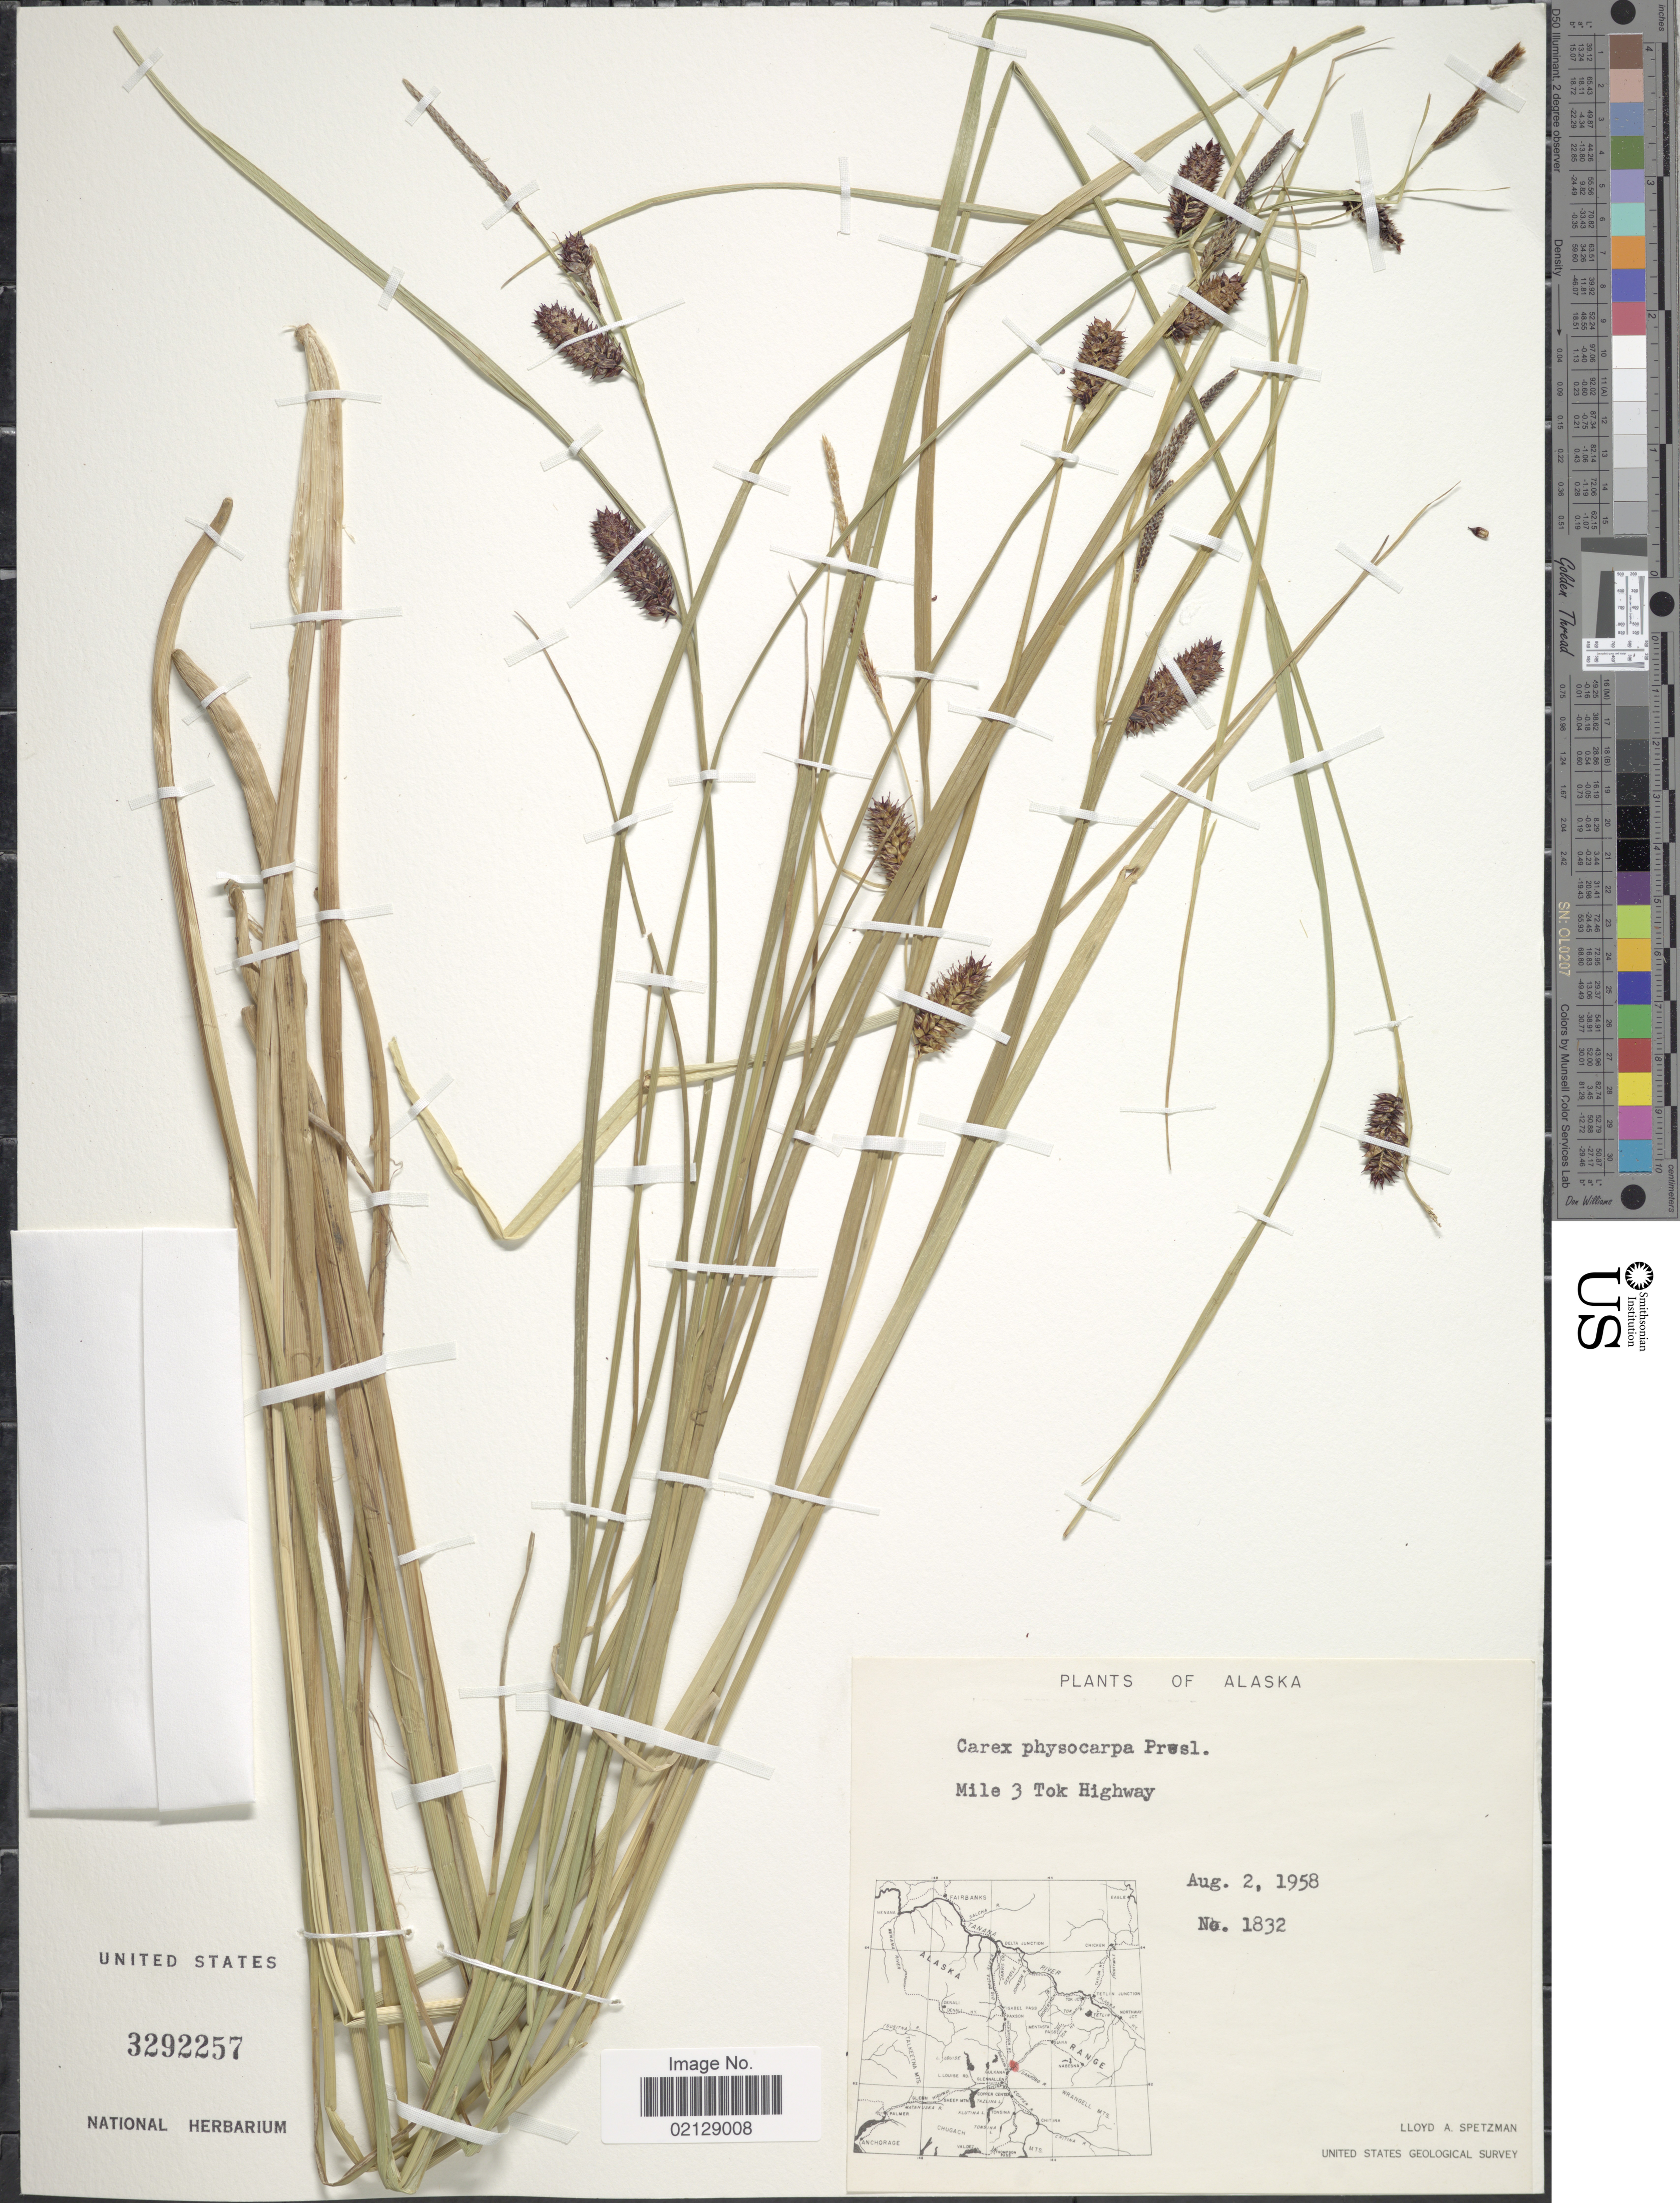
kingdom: Plantae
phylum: Tracheophyta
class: Liliopsida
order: Poales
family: Cyperaceae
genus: Carex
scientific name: Carex saxatilis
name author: L.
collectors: L. Spetzman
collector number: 1832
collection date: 1958-08-02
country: United States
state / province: Alaska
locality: Mile 3 Tok Highway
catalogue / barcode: US 3292257